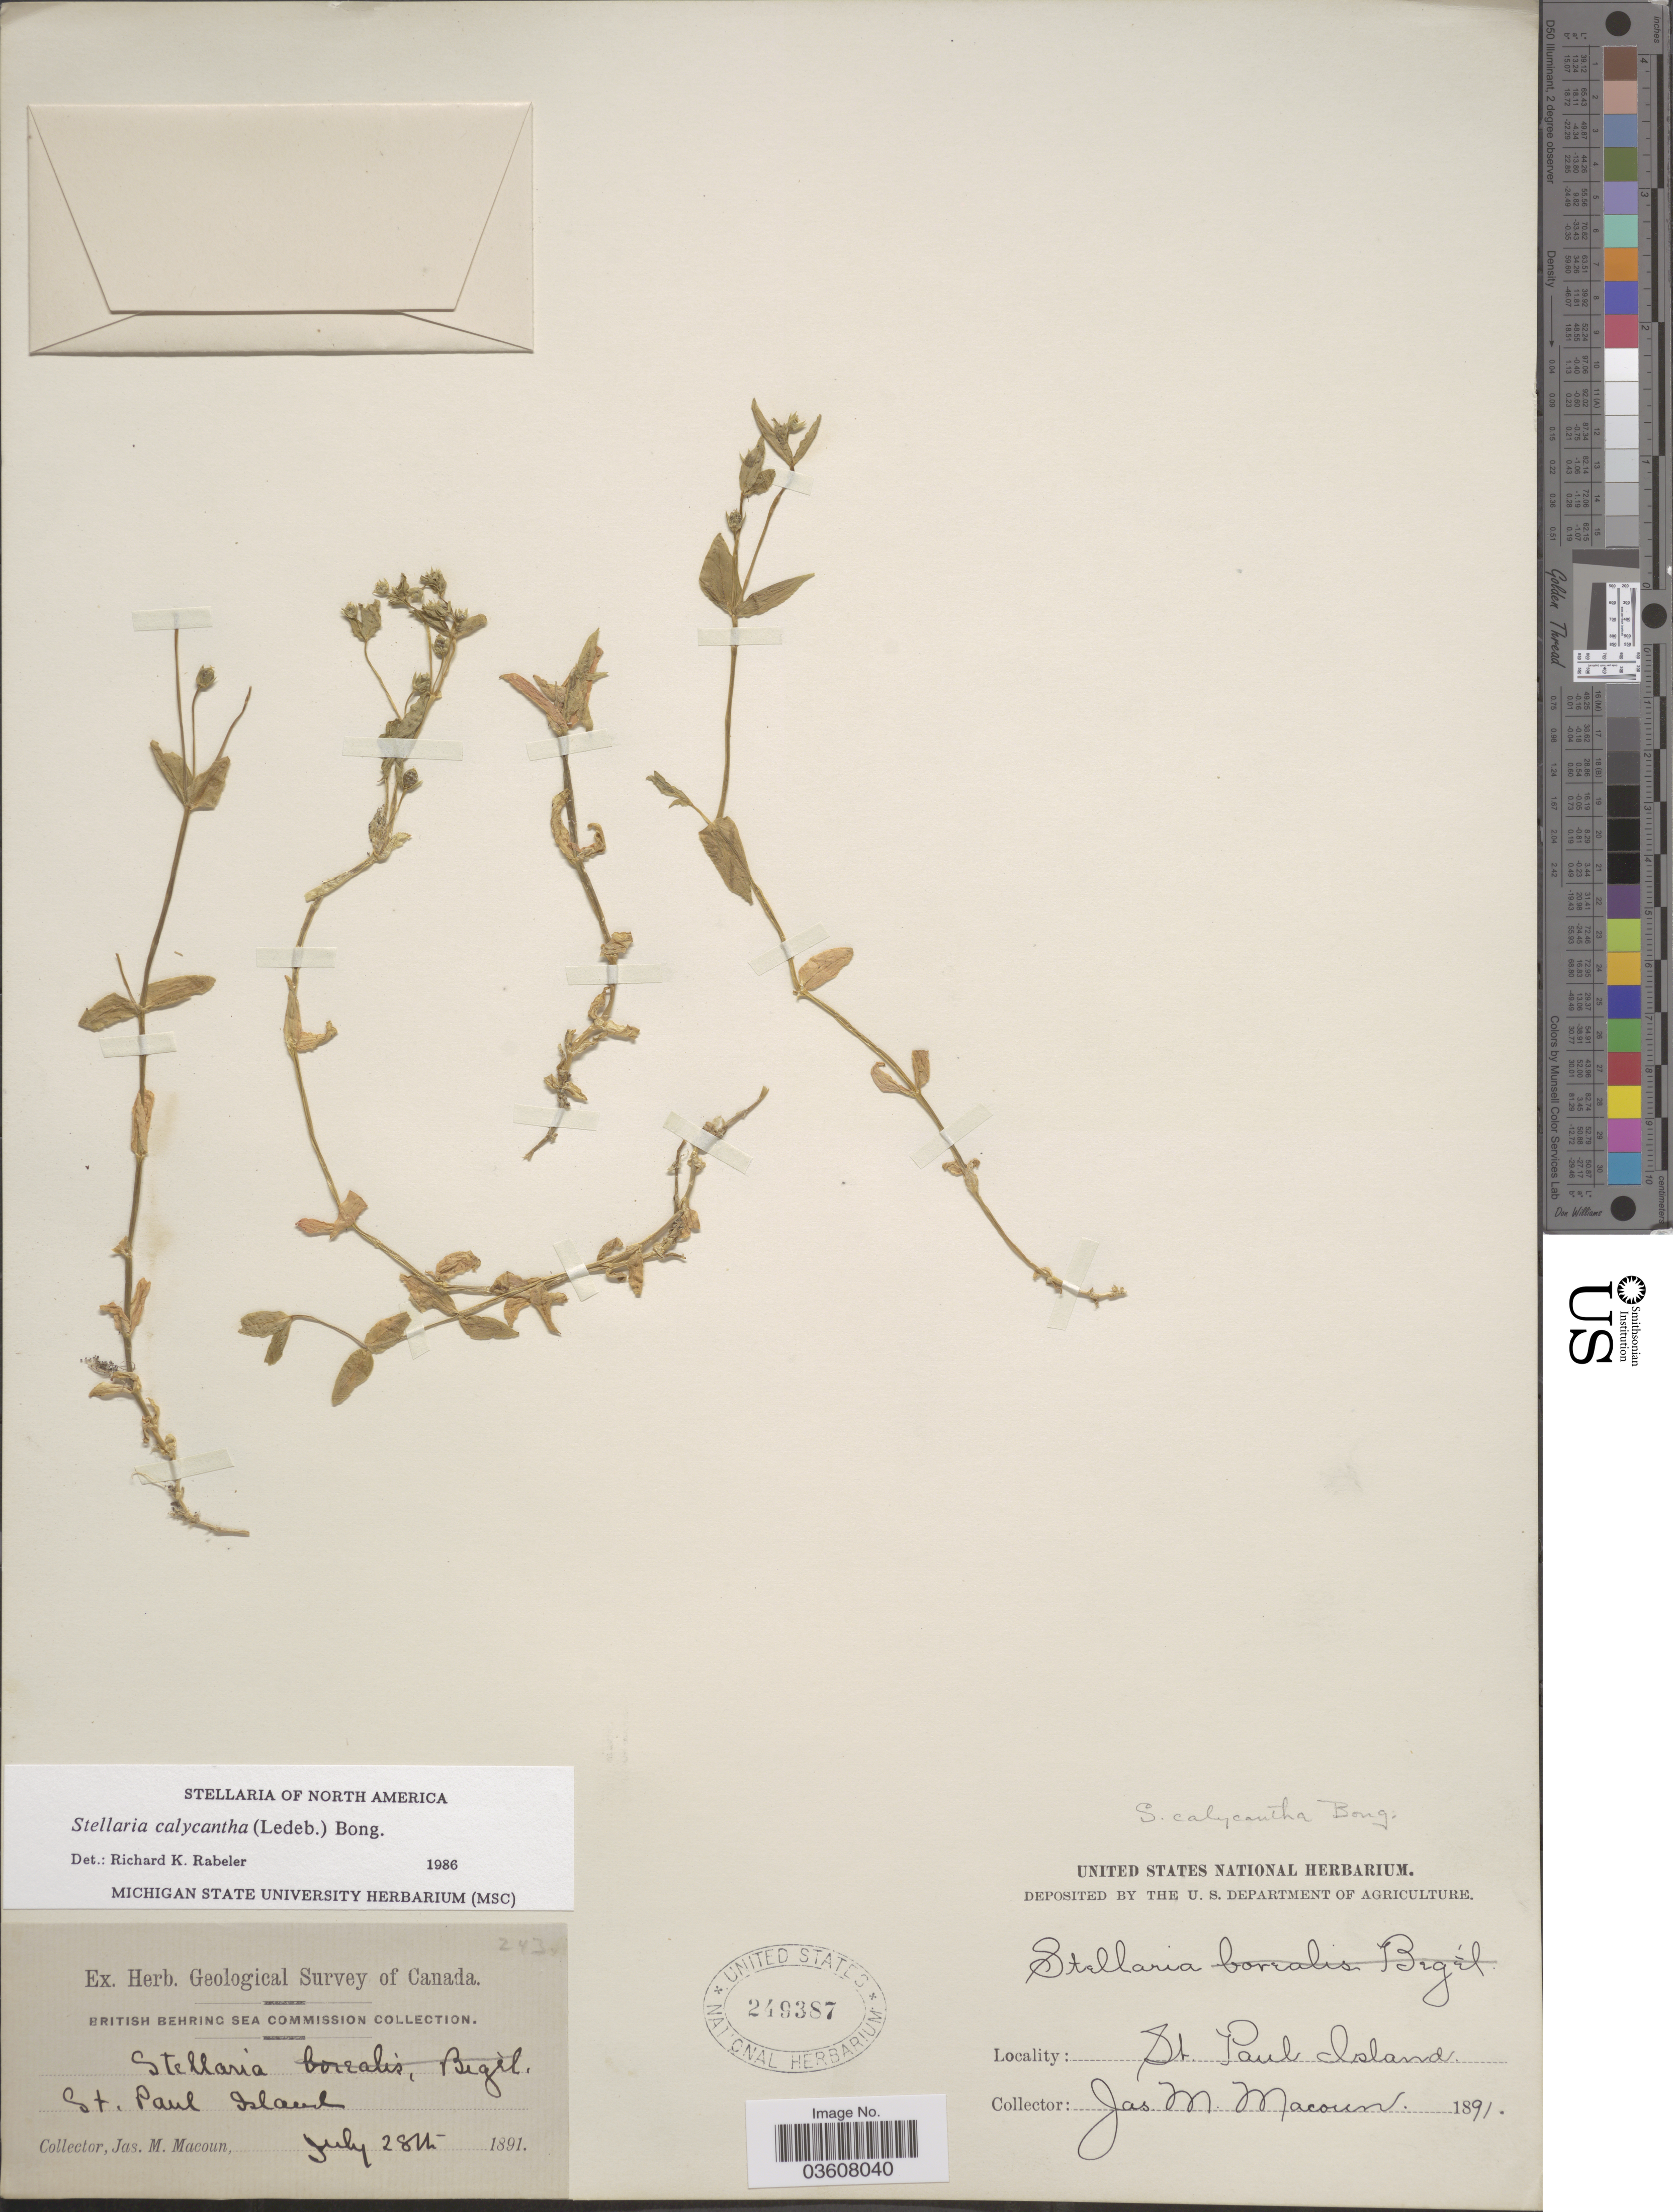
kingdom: Plantae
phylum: Tracheophyta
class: Magnoliopsida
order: Caryophyllales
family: Caryophyllaceae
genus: Stellaria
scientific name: Stellaria calycantha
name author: (Ledeb.) Bong.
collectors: J. M. Macoun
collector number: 243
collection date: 1891-07-28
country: United States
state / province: Alaska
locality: British Behring Sea. St. Paul Island.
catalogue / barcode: US 249387